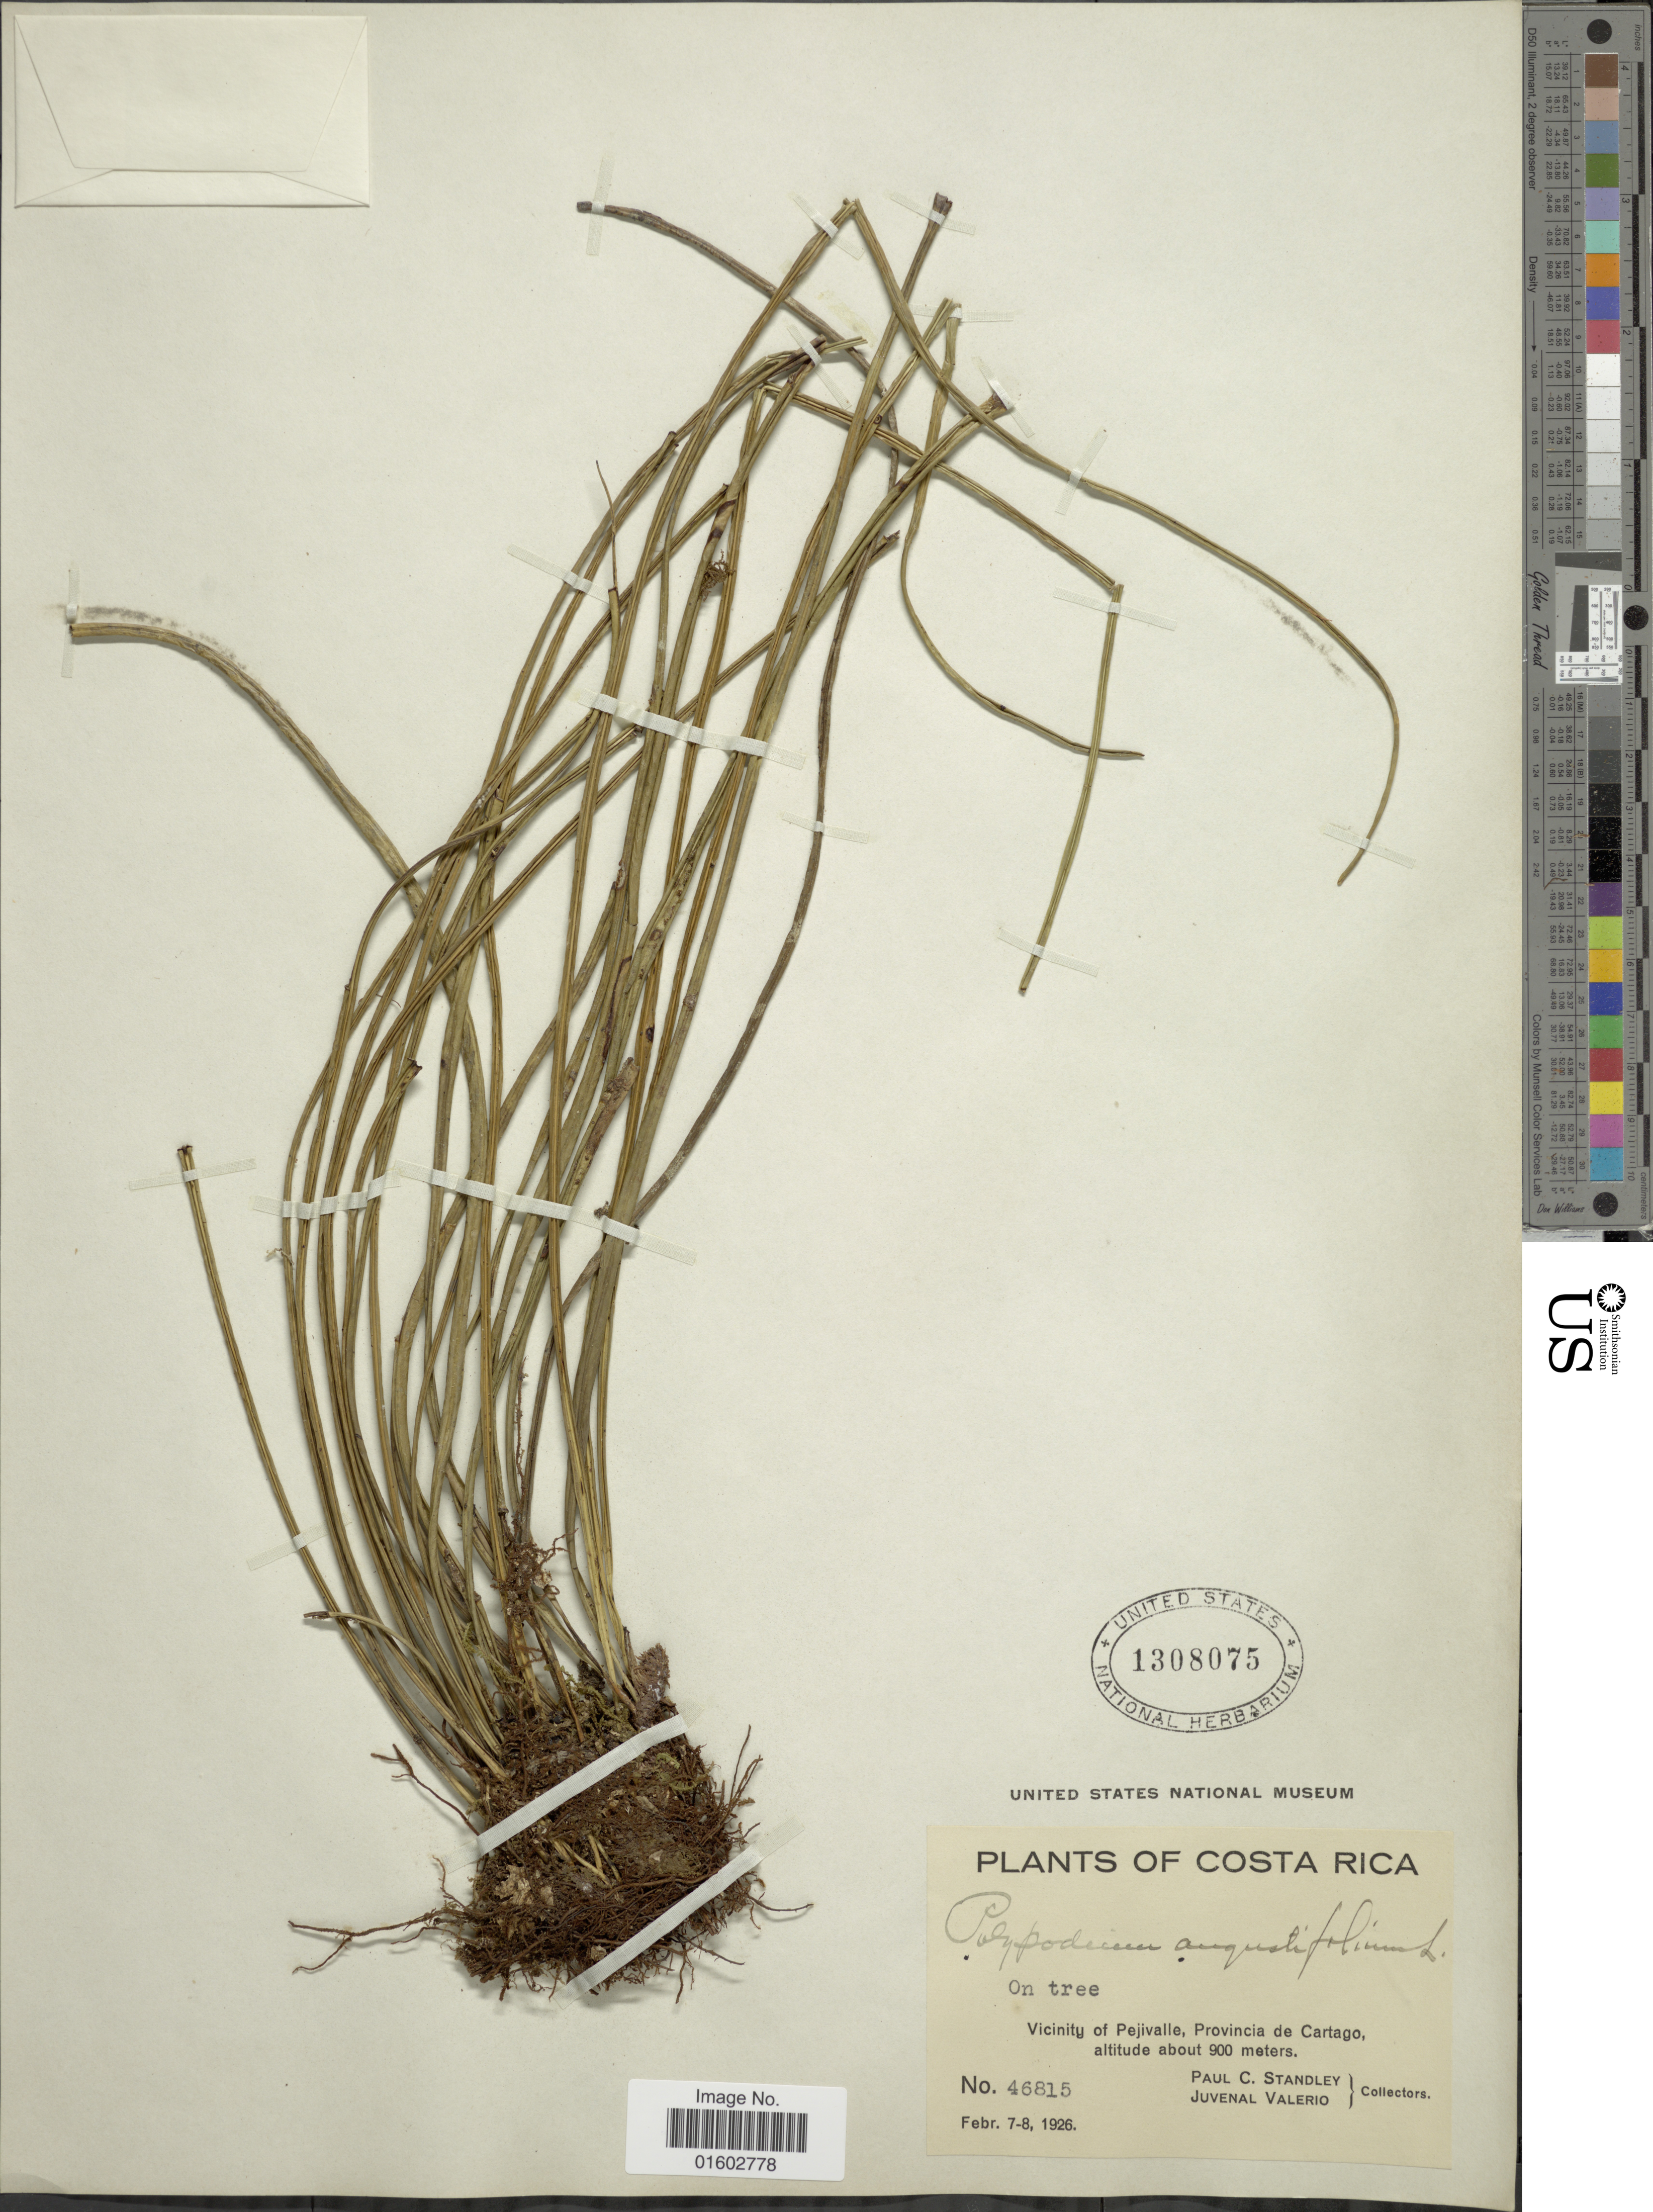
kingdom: Plantae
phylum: Tracheophyta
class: Polypodiopsida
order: Polypodiales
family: Polypodiaceae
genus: Campyloneurum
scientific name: Campyloneurum angustifolium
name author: (Sw.) Fée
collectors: P. C. Standley & J. Valerio R.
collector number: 46815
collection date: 1926-02-07/1926-02-08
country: Costa Rica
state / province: Cartago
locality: Vicinity of Pejivalle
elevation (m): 900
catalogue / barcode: US 1308075